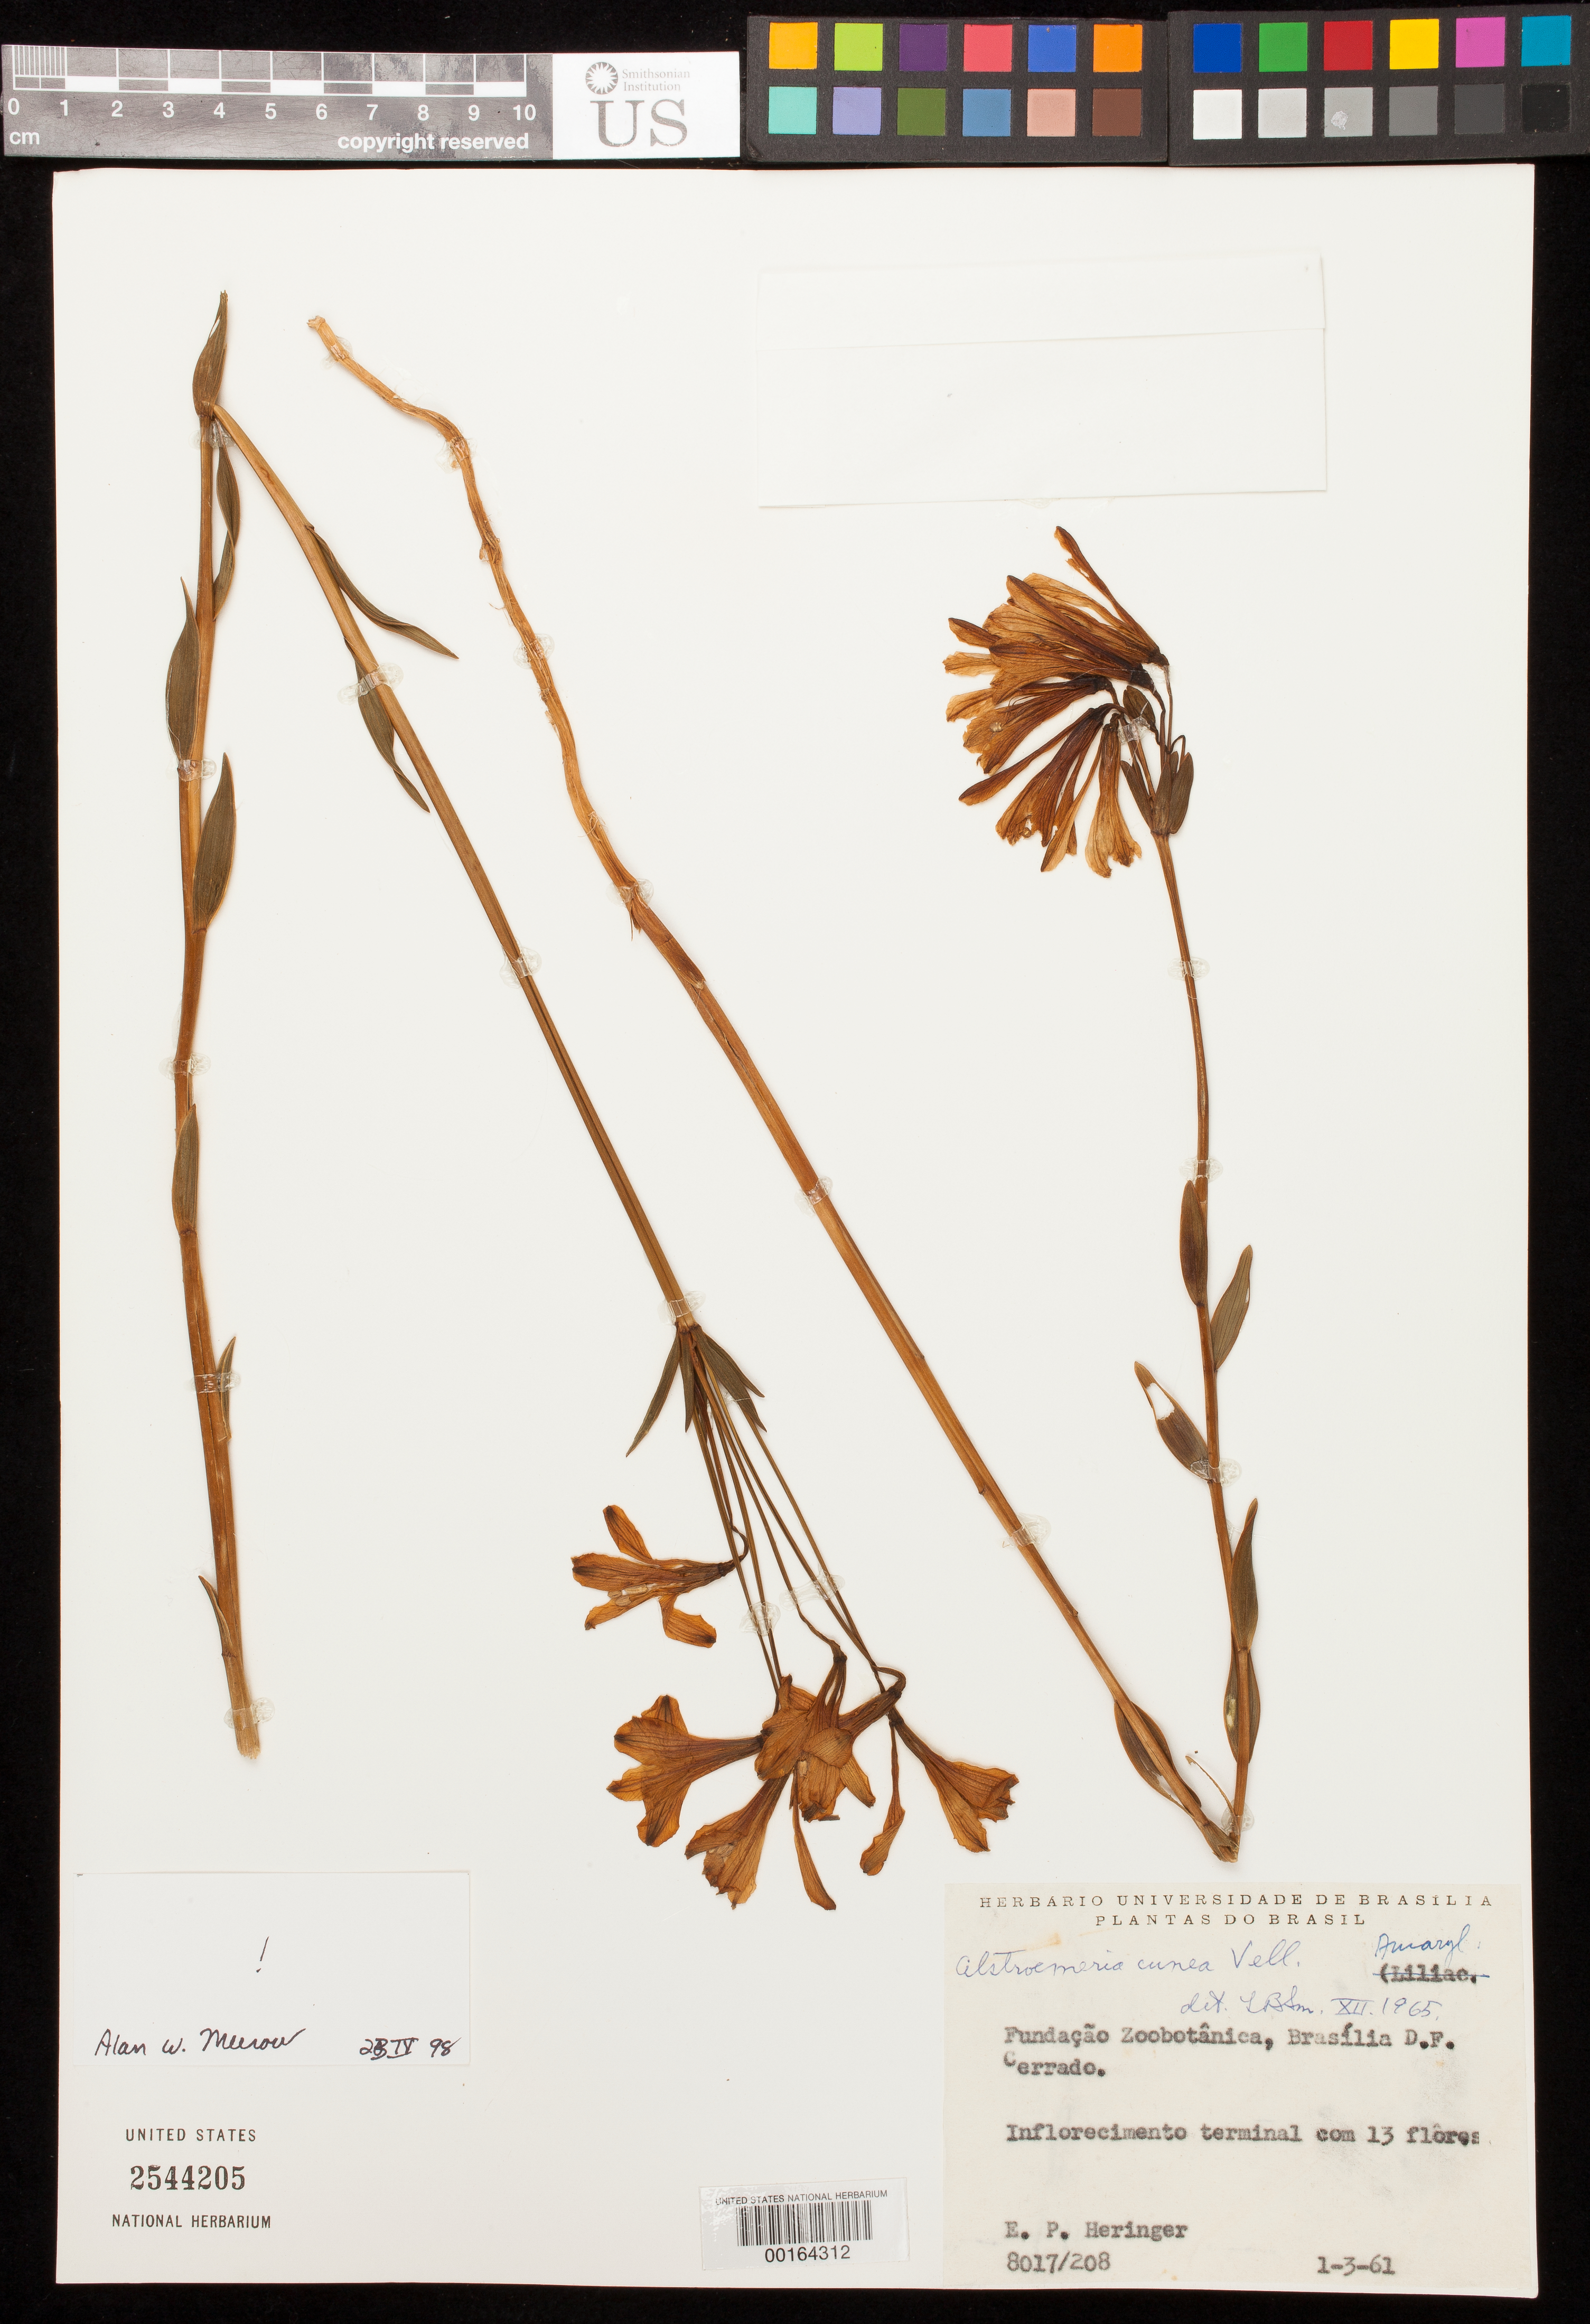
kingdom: Plantae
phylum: Tracheophyta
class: Liliopsida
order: Liliales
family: Alstroemeriaceae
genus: Alstroemeria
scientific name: Alstroemeria cunha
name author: Vell.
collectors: E. P. Heringer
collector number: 8017 / 208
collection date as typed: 03 Jan 1961 or 01 Mar 1961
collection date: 1961-01-03 or 1961-03-01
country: Brazil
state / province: Distrito Federal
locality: Funacao zoobotanica, brazilia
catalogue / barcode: US 2544205